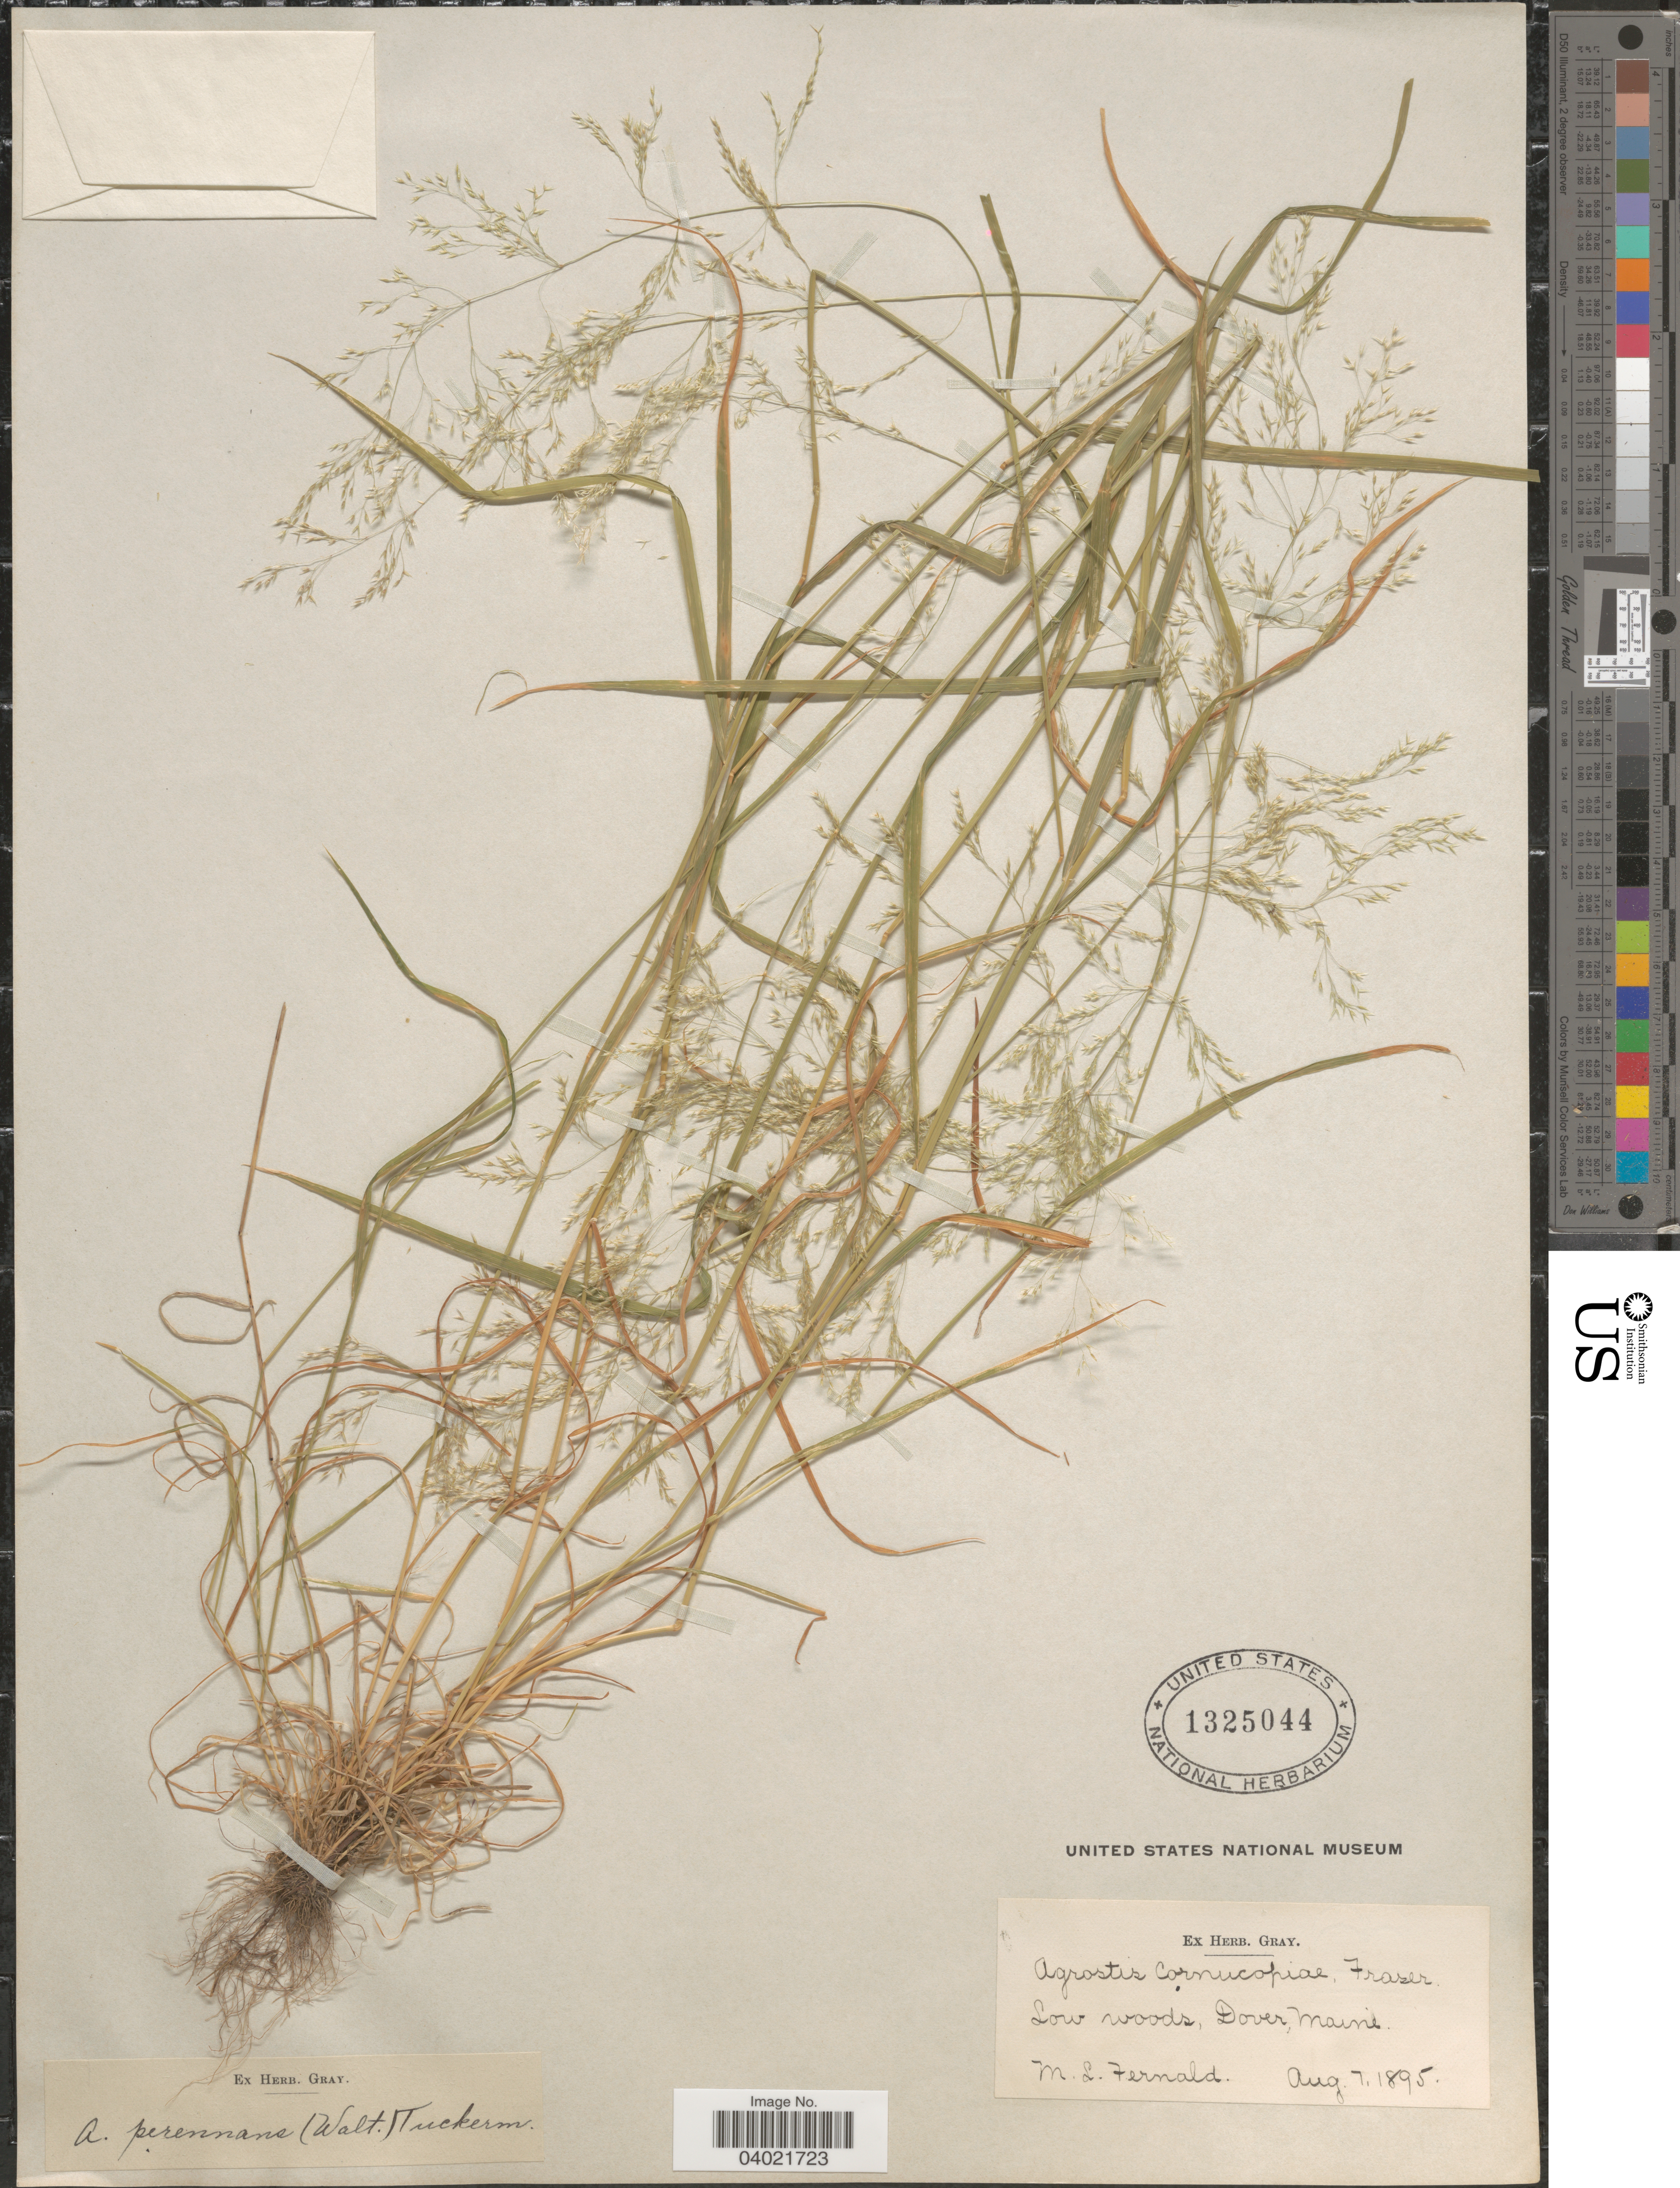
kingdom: Plantae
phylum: Tracheophyta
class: Liliopsida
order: Poales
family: Poaceae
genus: Agrostis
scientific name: Agrostis perennans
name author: (Walter) Tuck.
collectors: M. L. Fernald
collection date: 1895-08-07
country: United States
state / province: Maine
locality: Low woods, Dover.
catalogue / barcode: US 1325044